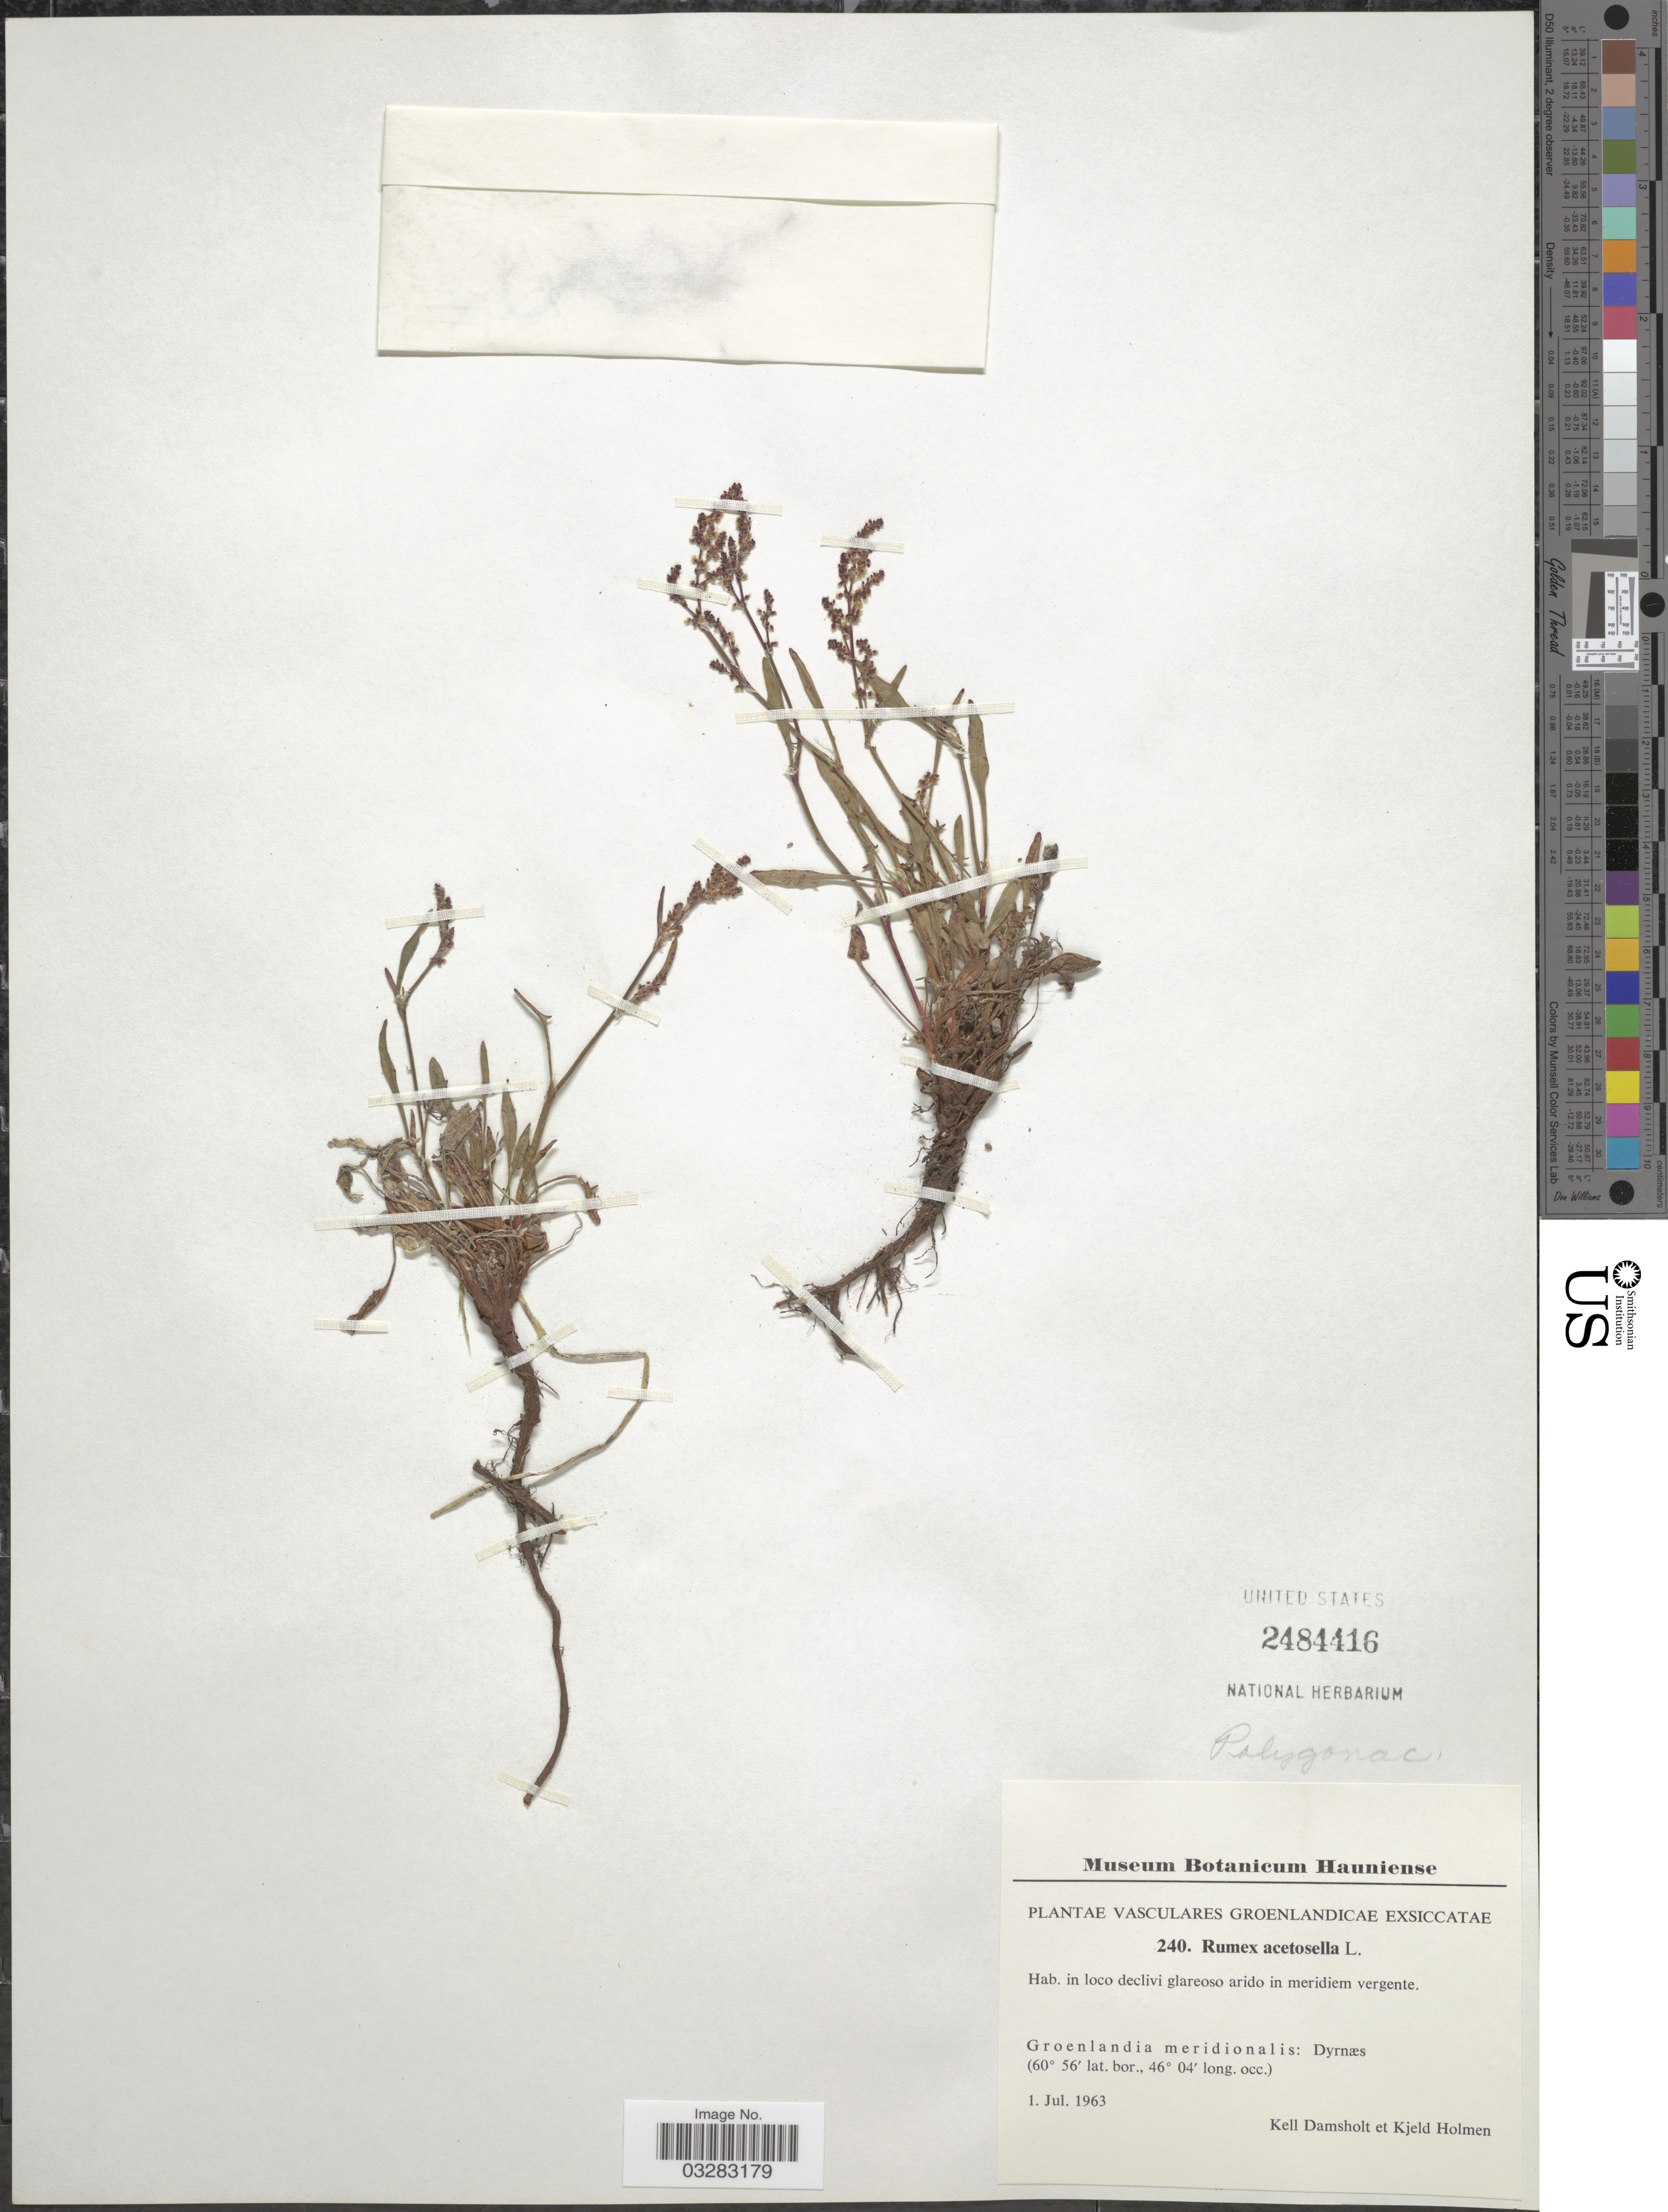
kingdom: Plantae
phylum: Tracheophyta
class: Magnoliopsida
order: Caryophyllales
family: Polygonaceae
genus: Rumex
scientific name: Rumex acetosella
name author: L.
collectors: K. Damsholt & K. Holmen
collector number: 240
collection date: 1963-07-01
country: Greenland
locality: Groenlandia meridionalis: Dyrnæs.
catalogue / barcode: US 2484416